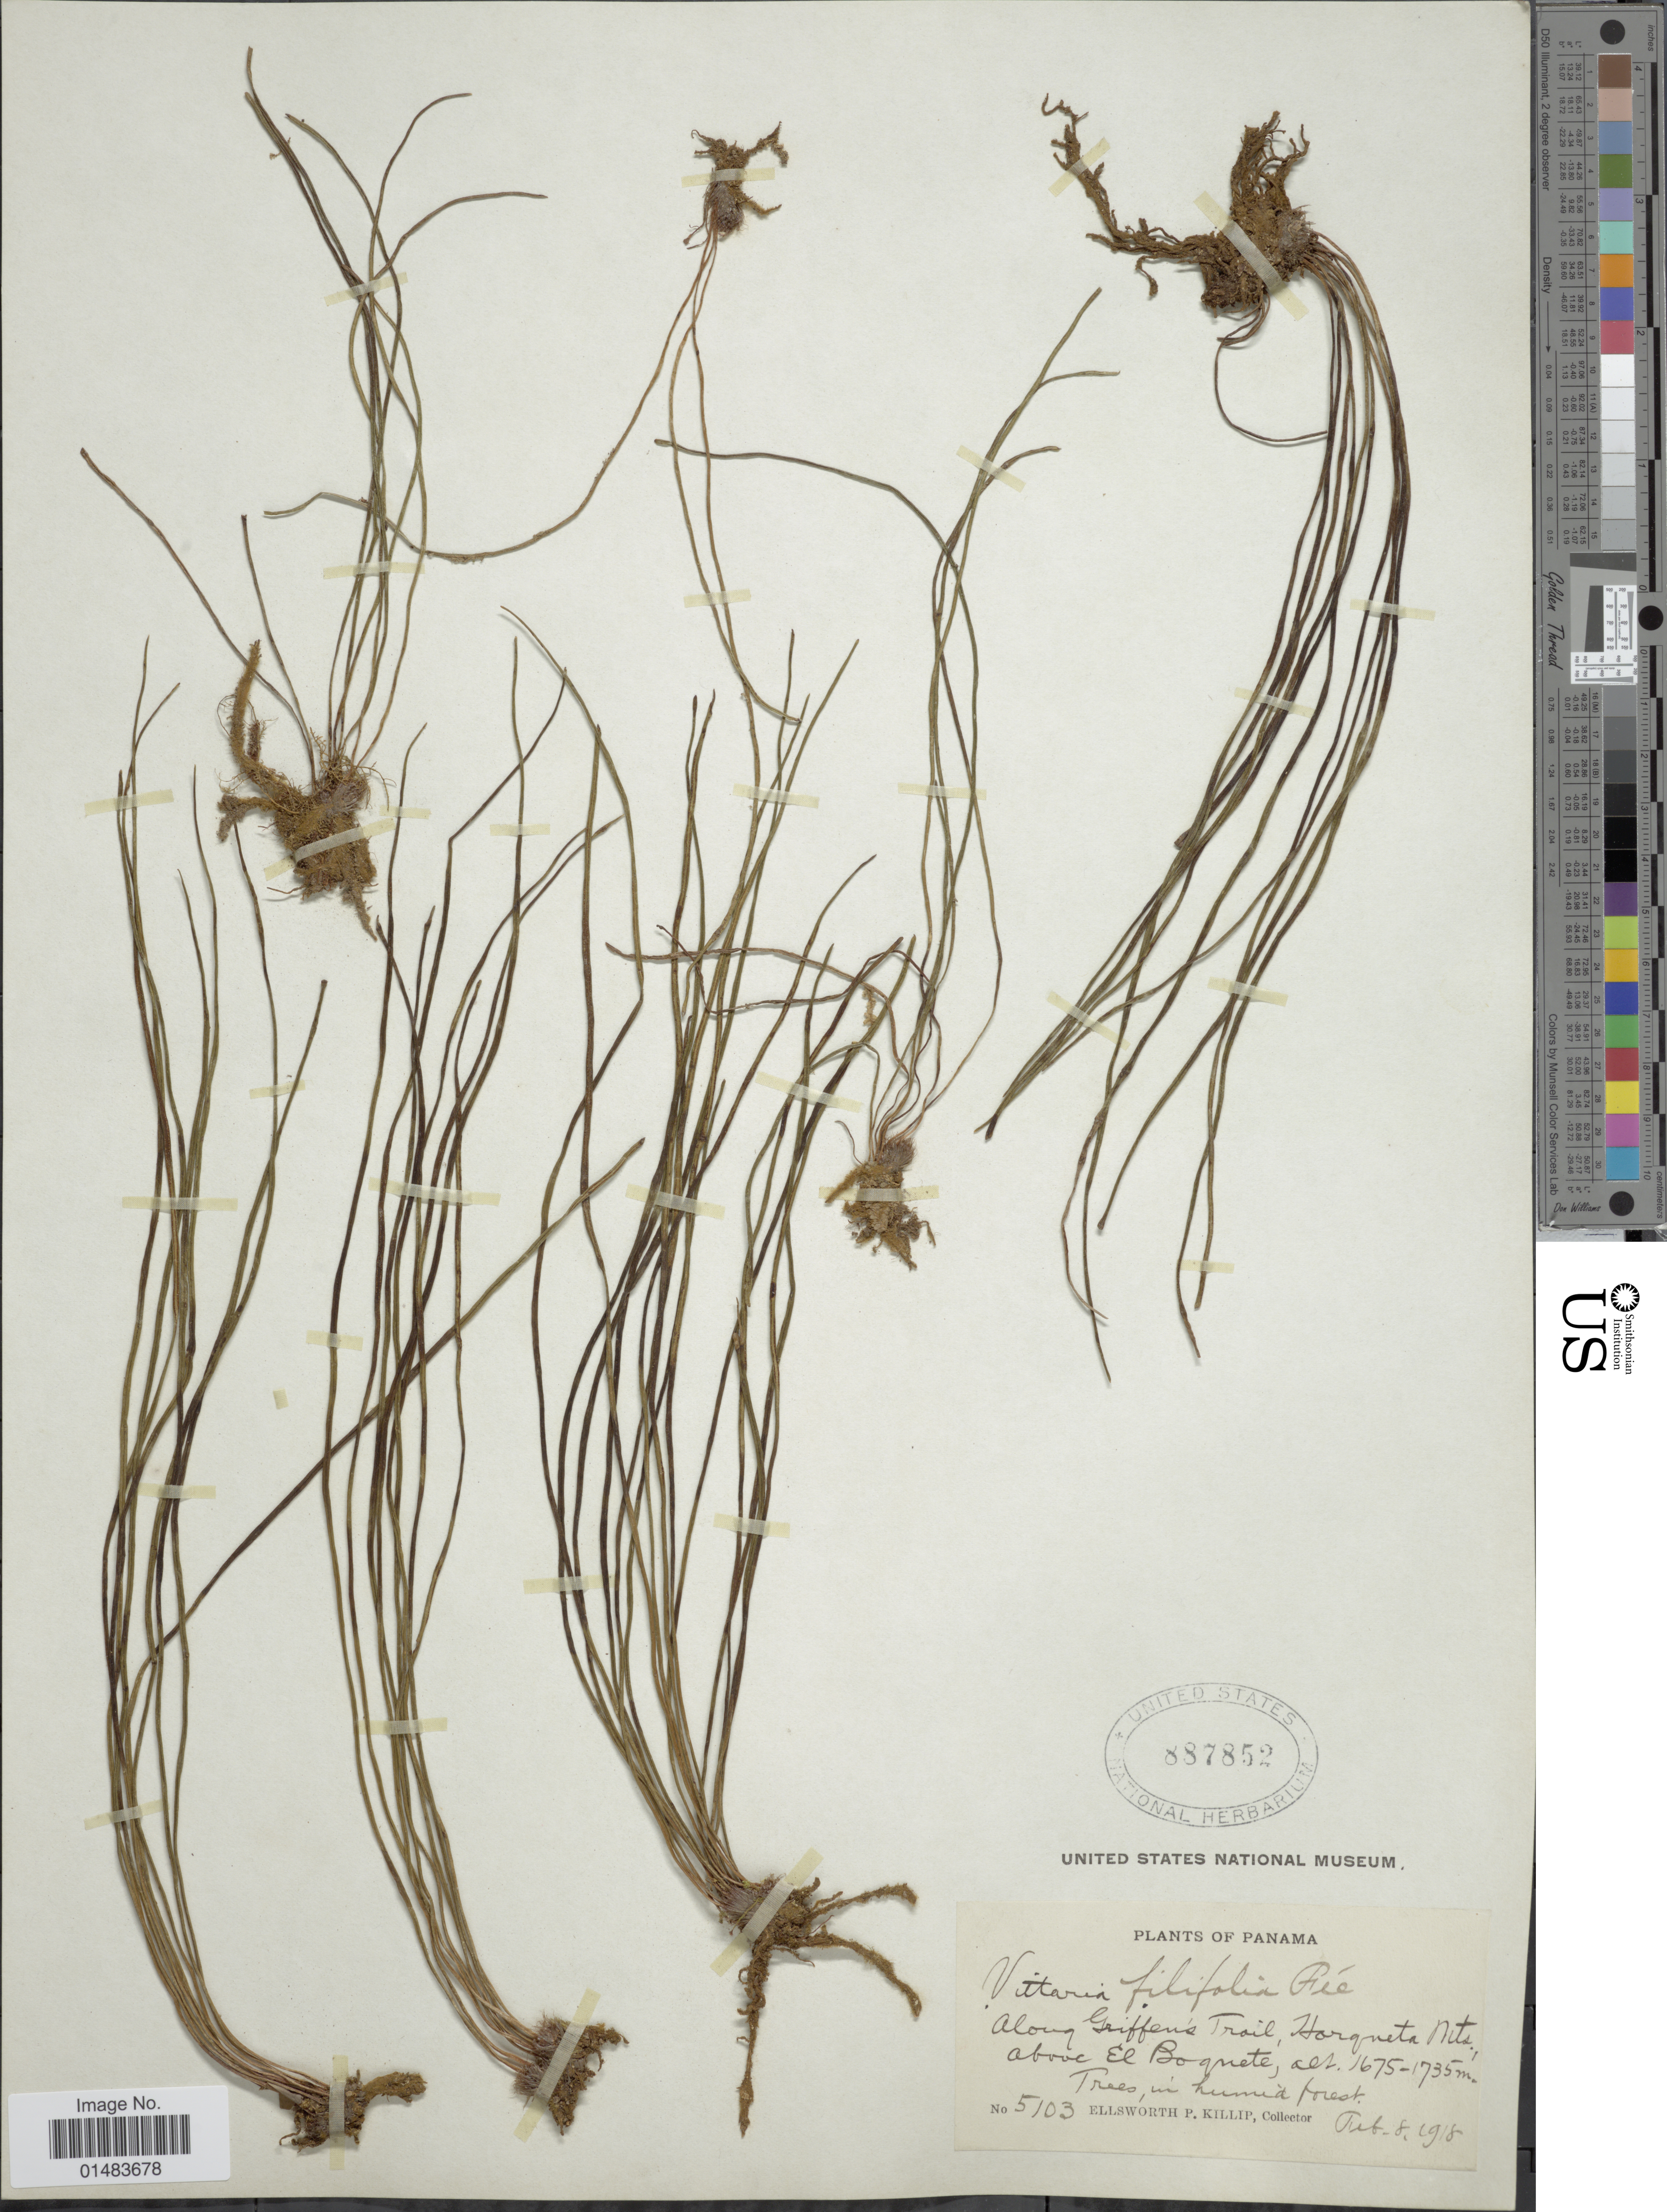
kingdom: Plantae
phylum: Tracheophyta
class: Polypodiopsida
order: Polypodiales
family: Pteridaceae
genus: Vittaria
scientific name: Vittaria graminifolia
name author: Kaulf.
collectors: E. P. Killip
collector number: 5103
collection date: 1918-02-08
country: Panama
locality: Plants of Panama, Along Griffenis Trail, Harqueta Mts. above el Boquete, trees in humid forest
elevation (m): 1675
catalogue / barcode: US 887852